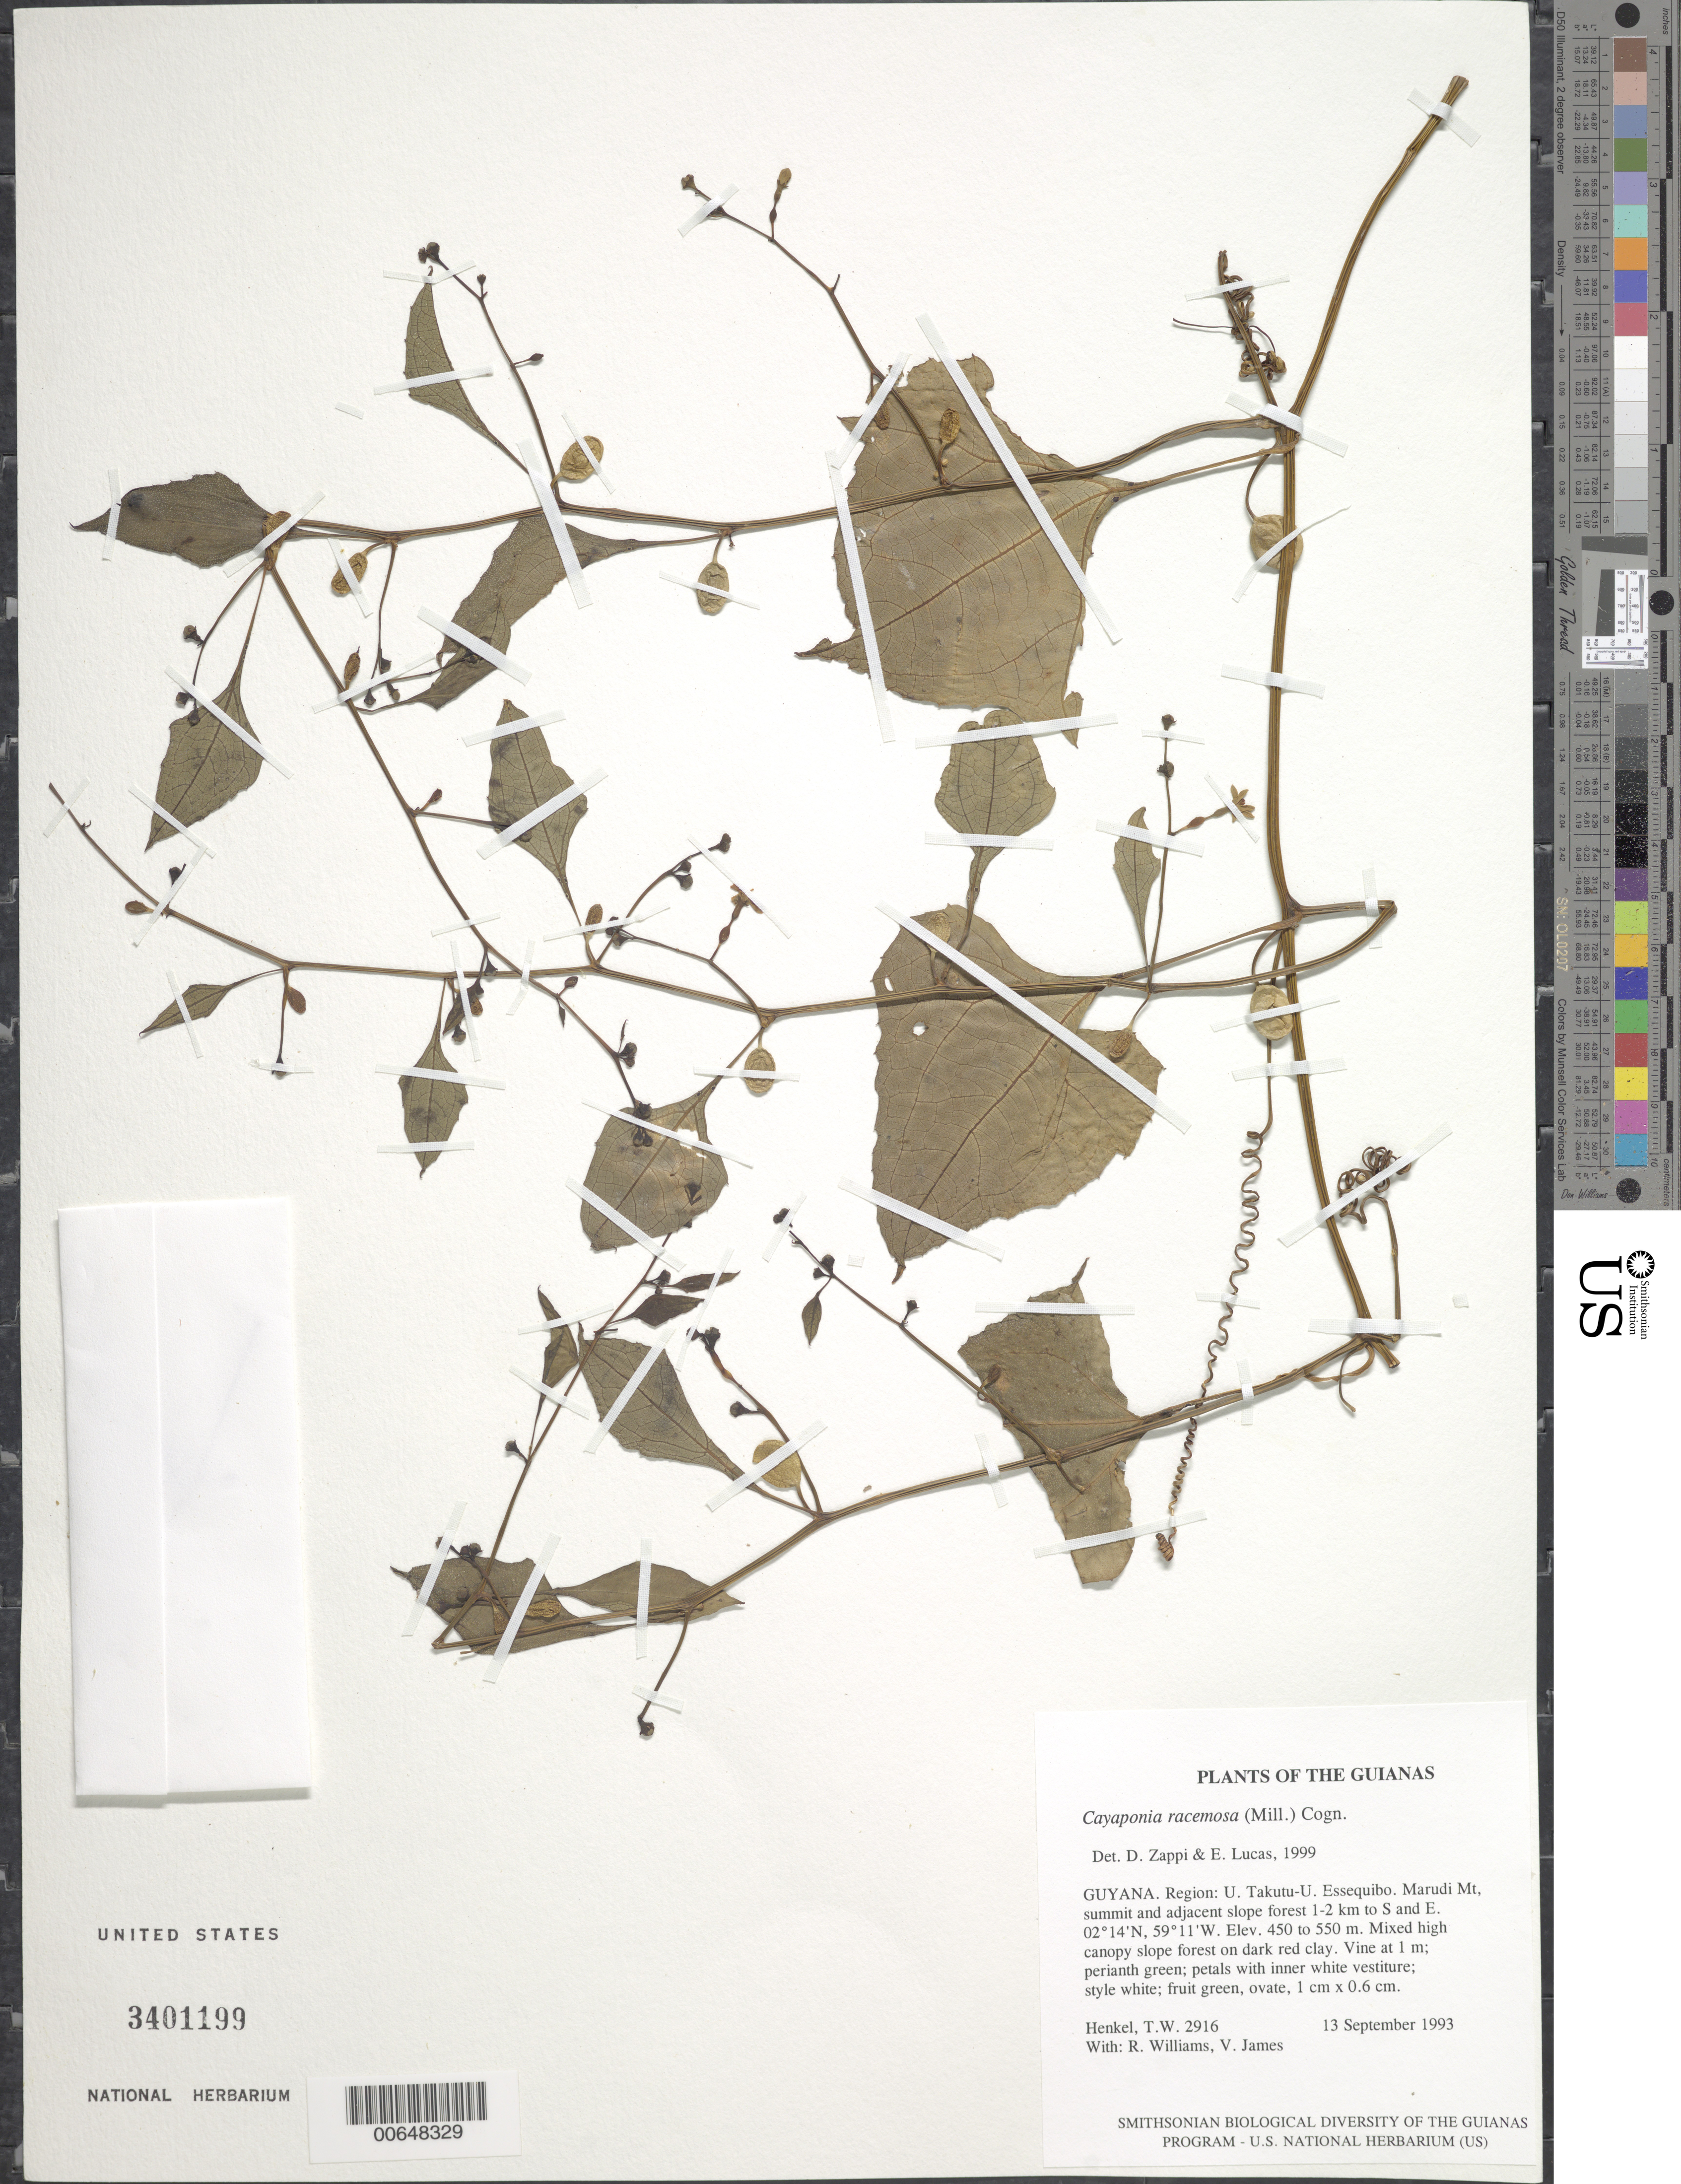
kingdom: Plantae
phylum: Tracheophyta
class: Magnoliopsida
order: Cucurbitales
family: Cucurbitaceae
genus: Cayaponia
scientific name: Cayaponia racemosa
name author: (Mill.) Cogn.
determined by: Zappi, Daniela C.; Lucas, E.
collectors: T. Henkel, R. Williams & V. James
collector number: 2916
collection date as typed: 13 September 1993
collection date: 1993-09-13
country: Guyana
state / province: U. Takutu-U. Essequibo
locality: Marudi Mt, summit and adjacent slope forest 1-2 km to S and E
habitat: Mixed high canopy slope forest on dark red clay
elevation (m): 450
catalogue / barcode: US 3401199